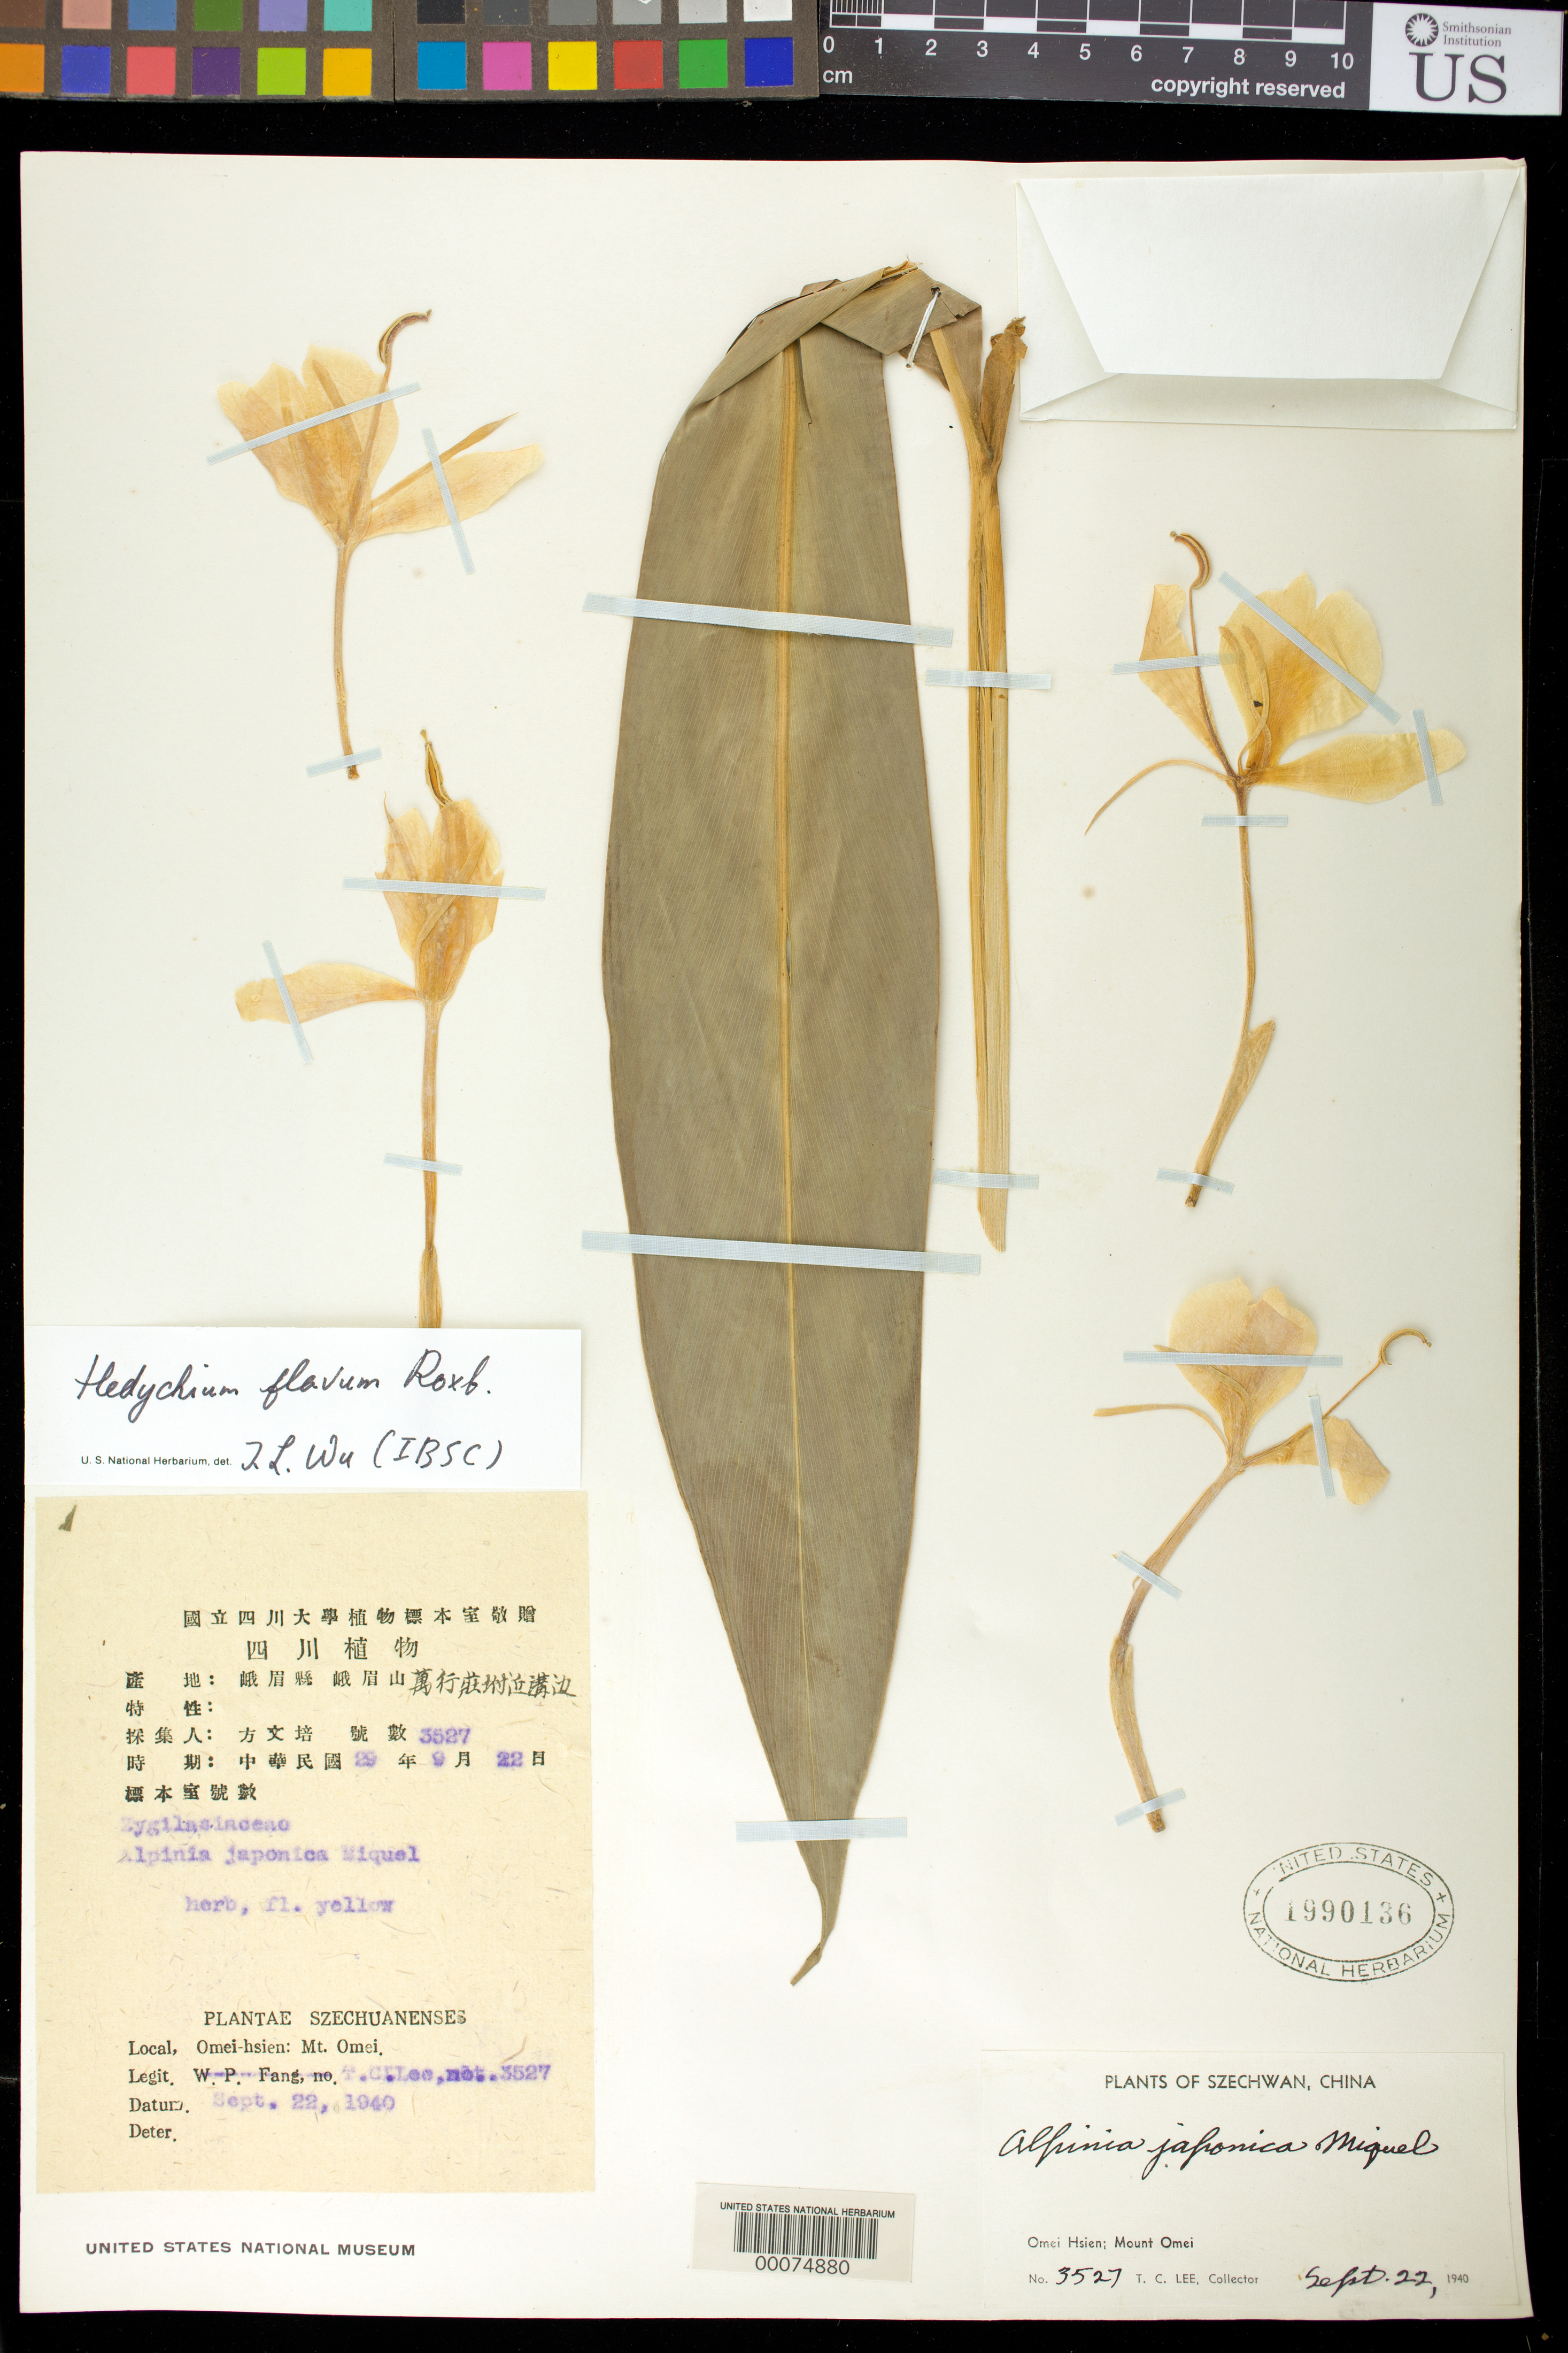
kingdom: Plantae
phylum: Tracheophyta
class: Liliopsida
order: Zingiberales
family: Zingiberaceae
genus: Hedychium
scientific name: Hedychium flavum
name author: Roxb.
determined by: Wu, Te-Ling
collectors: T. Lee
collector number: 3527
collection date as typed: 22 Sep 1940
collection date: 1940-09-22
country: China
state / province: Sichuan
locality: Omei hsien: mt. omei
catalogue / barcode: US 1990136